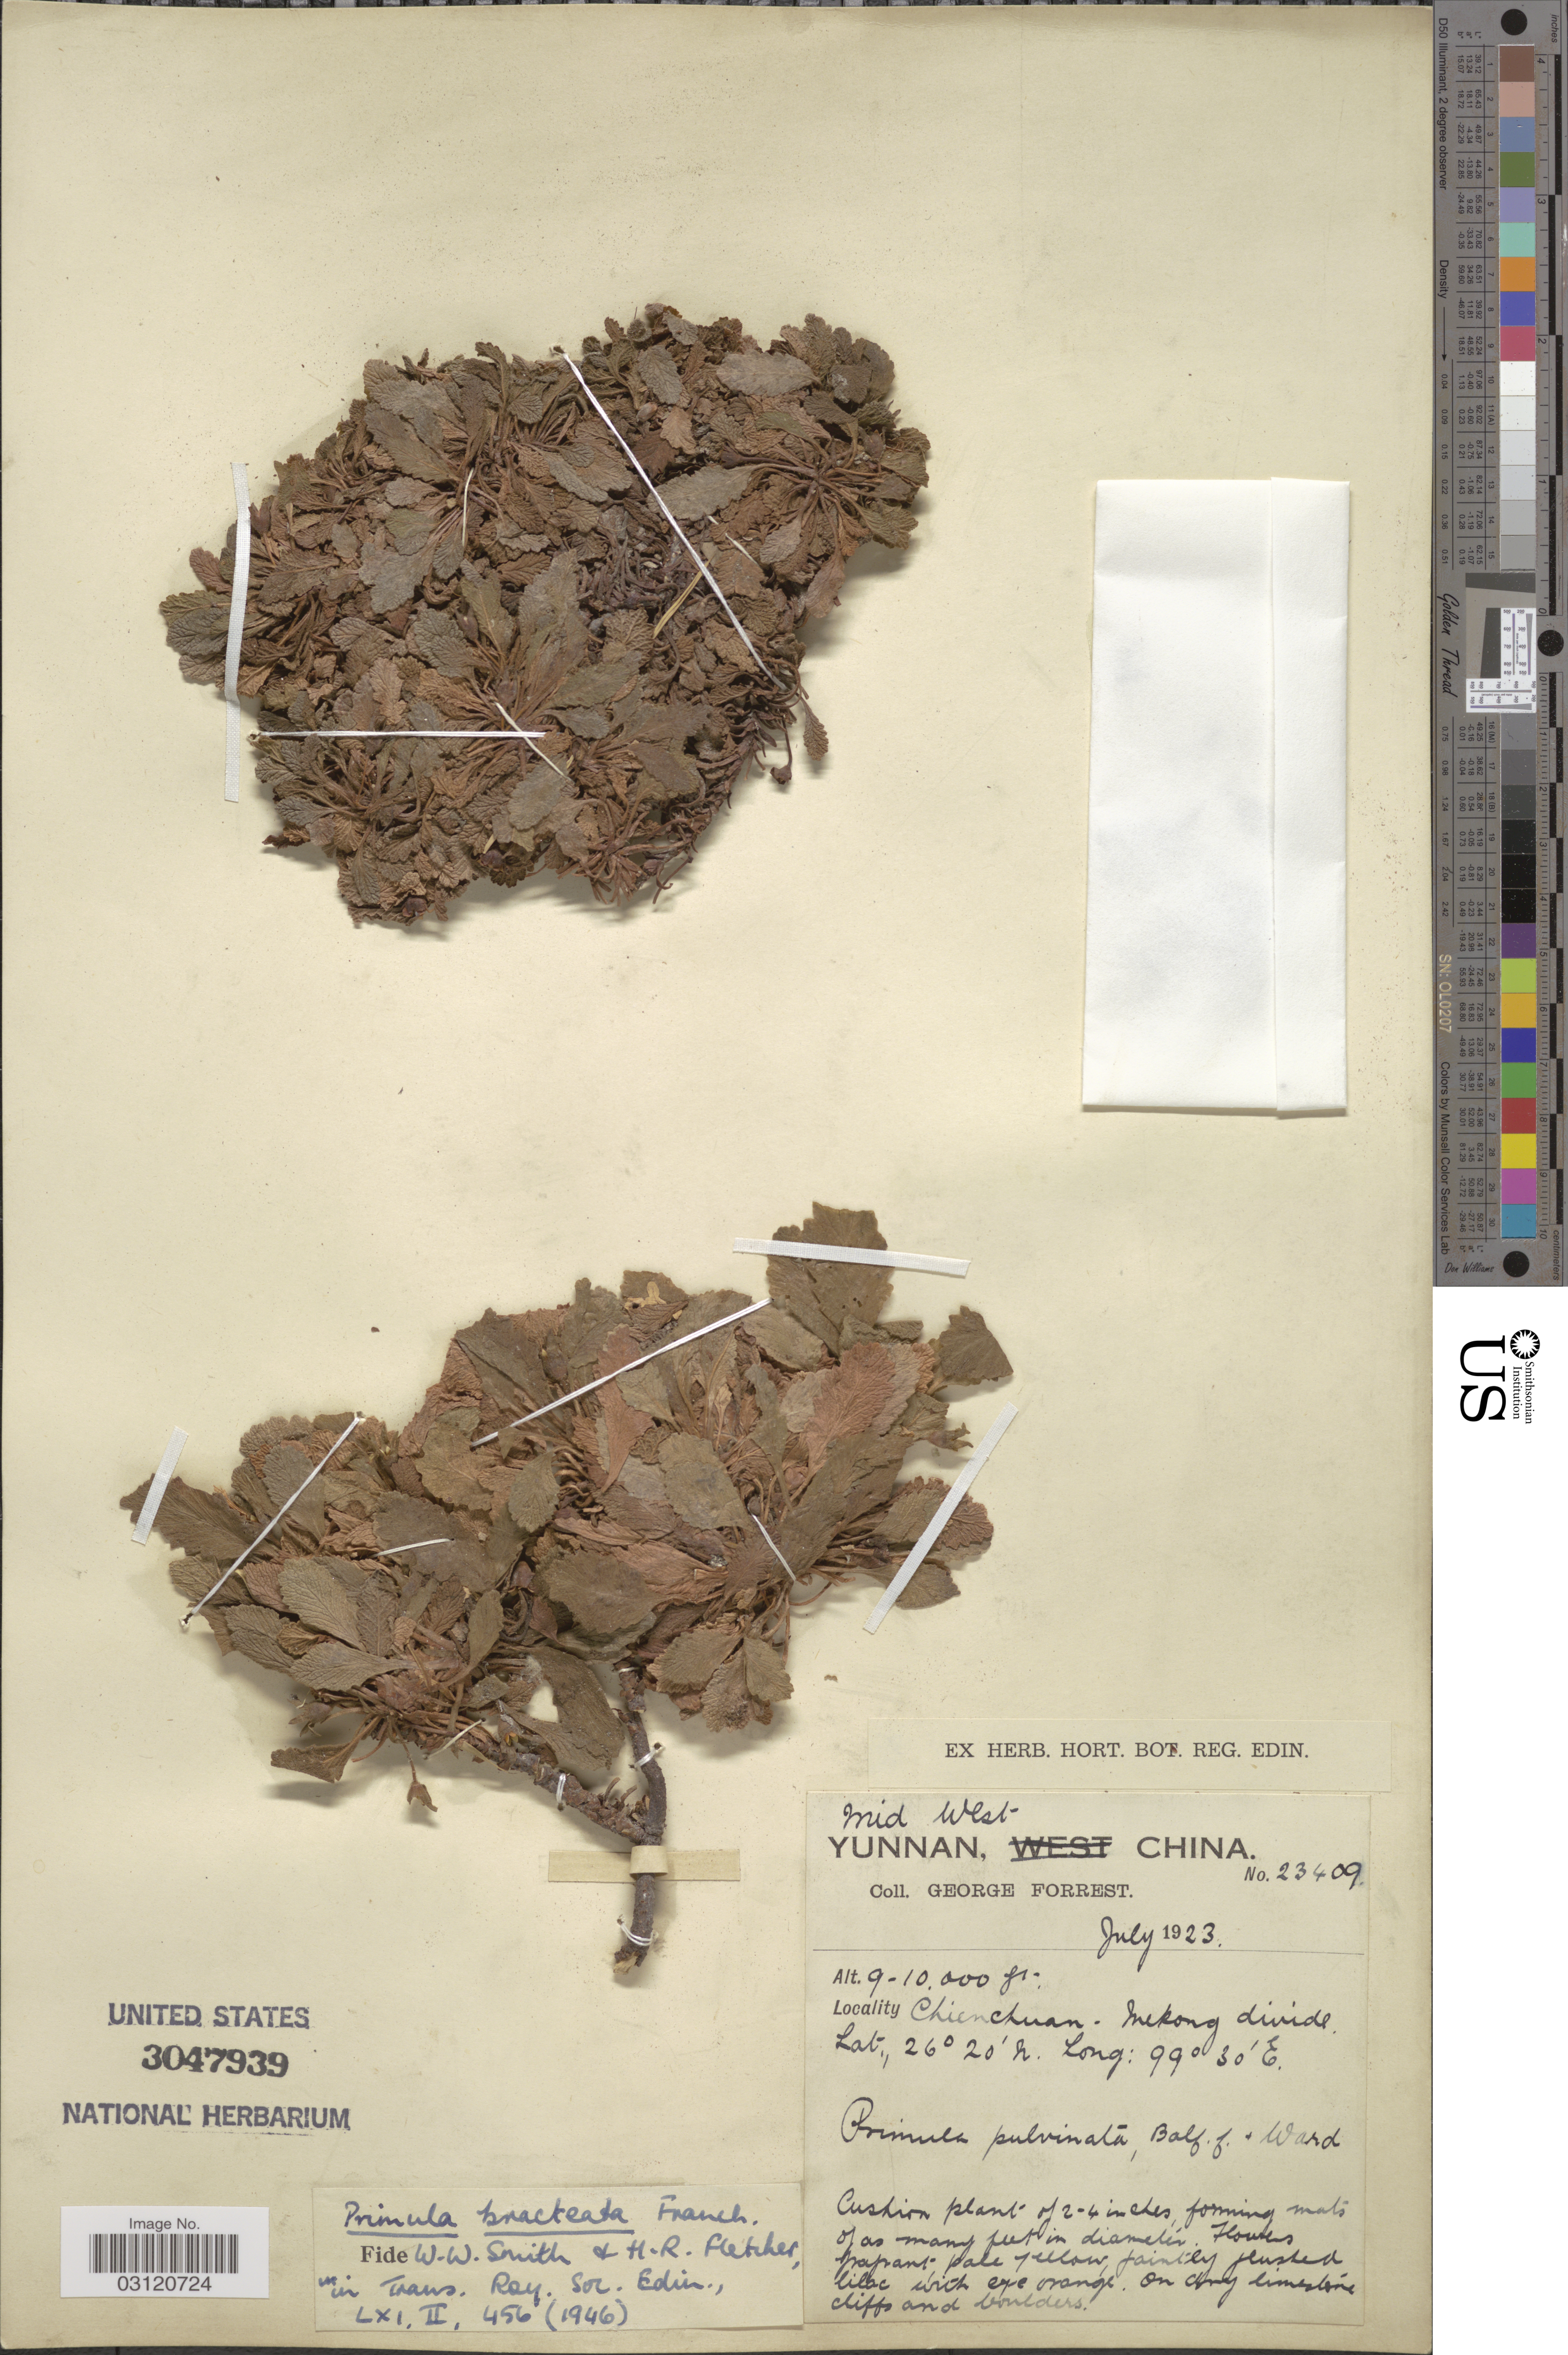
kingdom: Plantae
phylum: Tracheophyta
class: Magnoliopsida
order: Ericales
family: Primulaceae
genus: Primula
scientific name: Primula bracteata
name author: Franch.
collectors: G. Forrest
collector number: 23409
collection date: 1923-07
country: China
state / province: Yunnan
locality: Mid West Yunnan, Chienchuan - Mekong divide.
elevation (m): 2743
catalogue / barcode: US 3047939